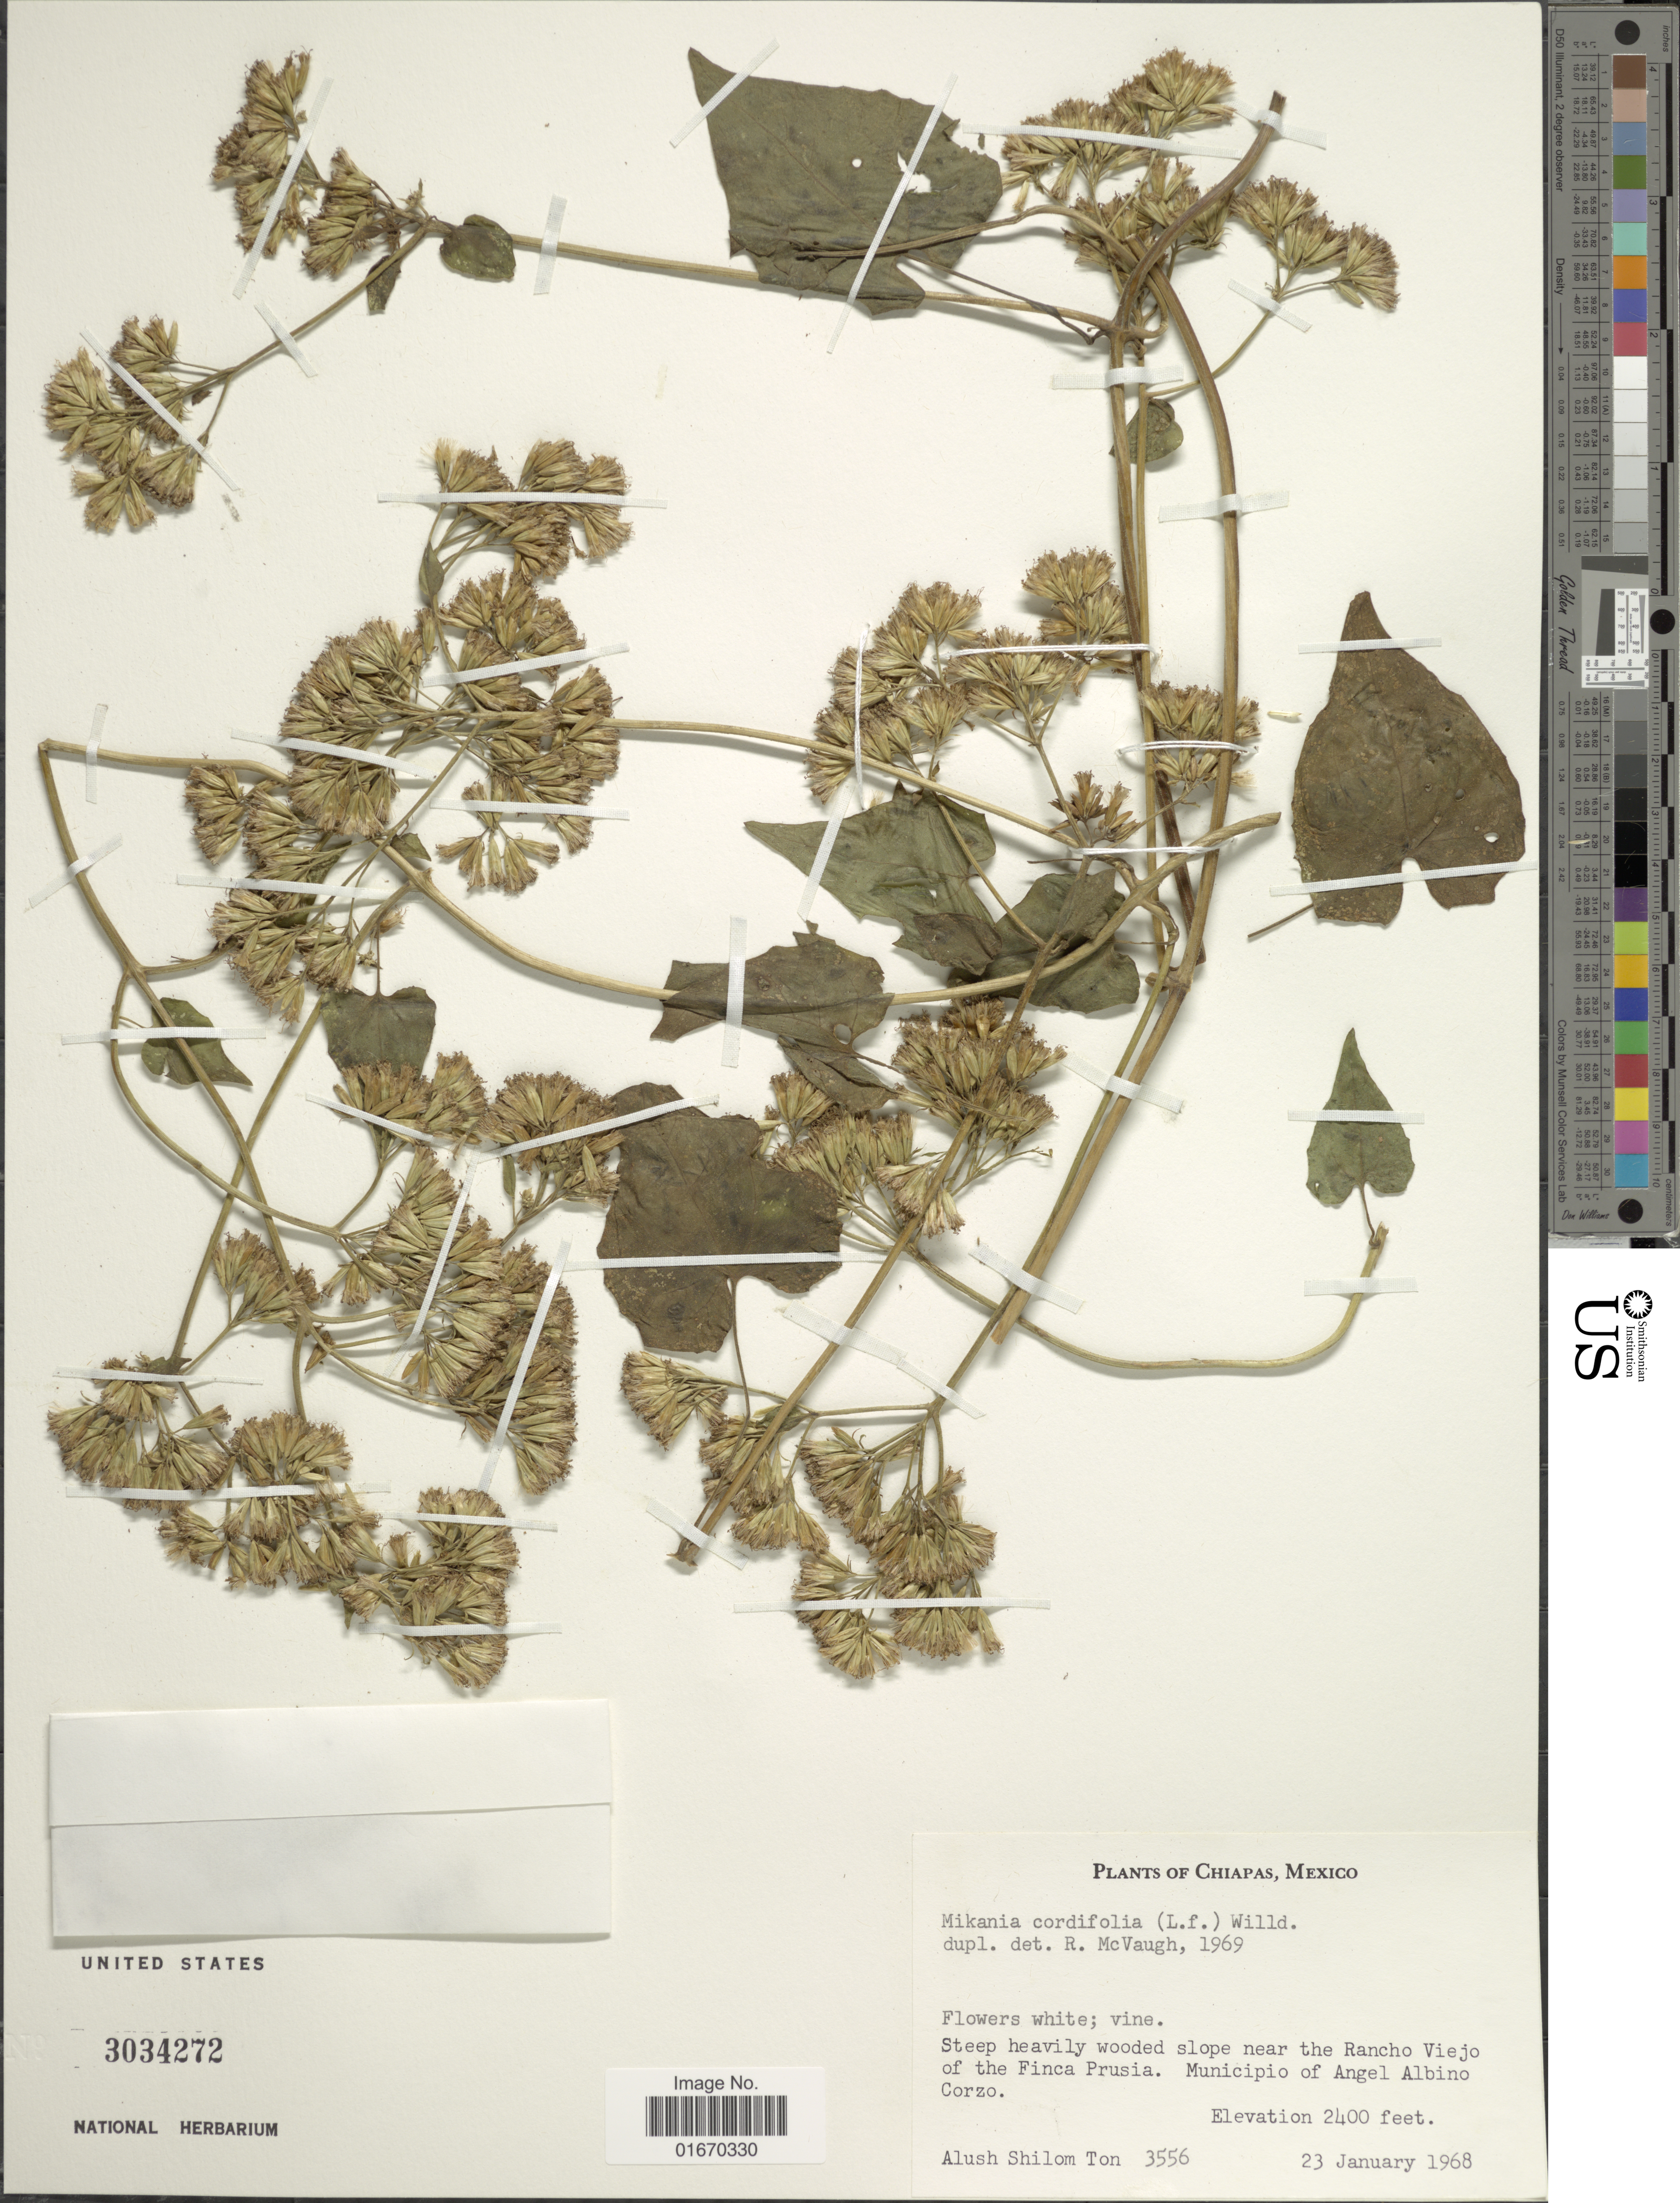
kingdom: Plantae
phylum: Tracheophyta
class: Magnoliopsida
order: Asterales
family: Asteraceae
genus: Mikania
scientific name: Mikania cordifolia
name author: Kunth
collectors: A. M. Ton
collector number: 3556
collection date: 1968-01-23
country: Mexico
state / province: Chiapas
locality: Slope near the Rancho Viejo of the Finca Prusia, Municipio of Angel Albino Corzo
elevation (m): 732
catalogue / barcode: US 3034272